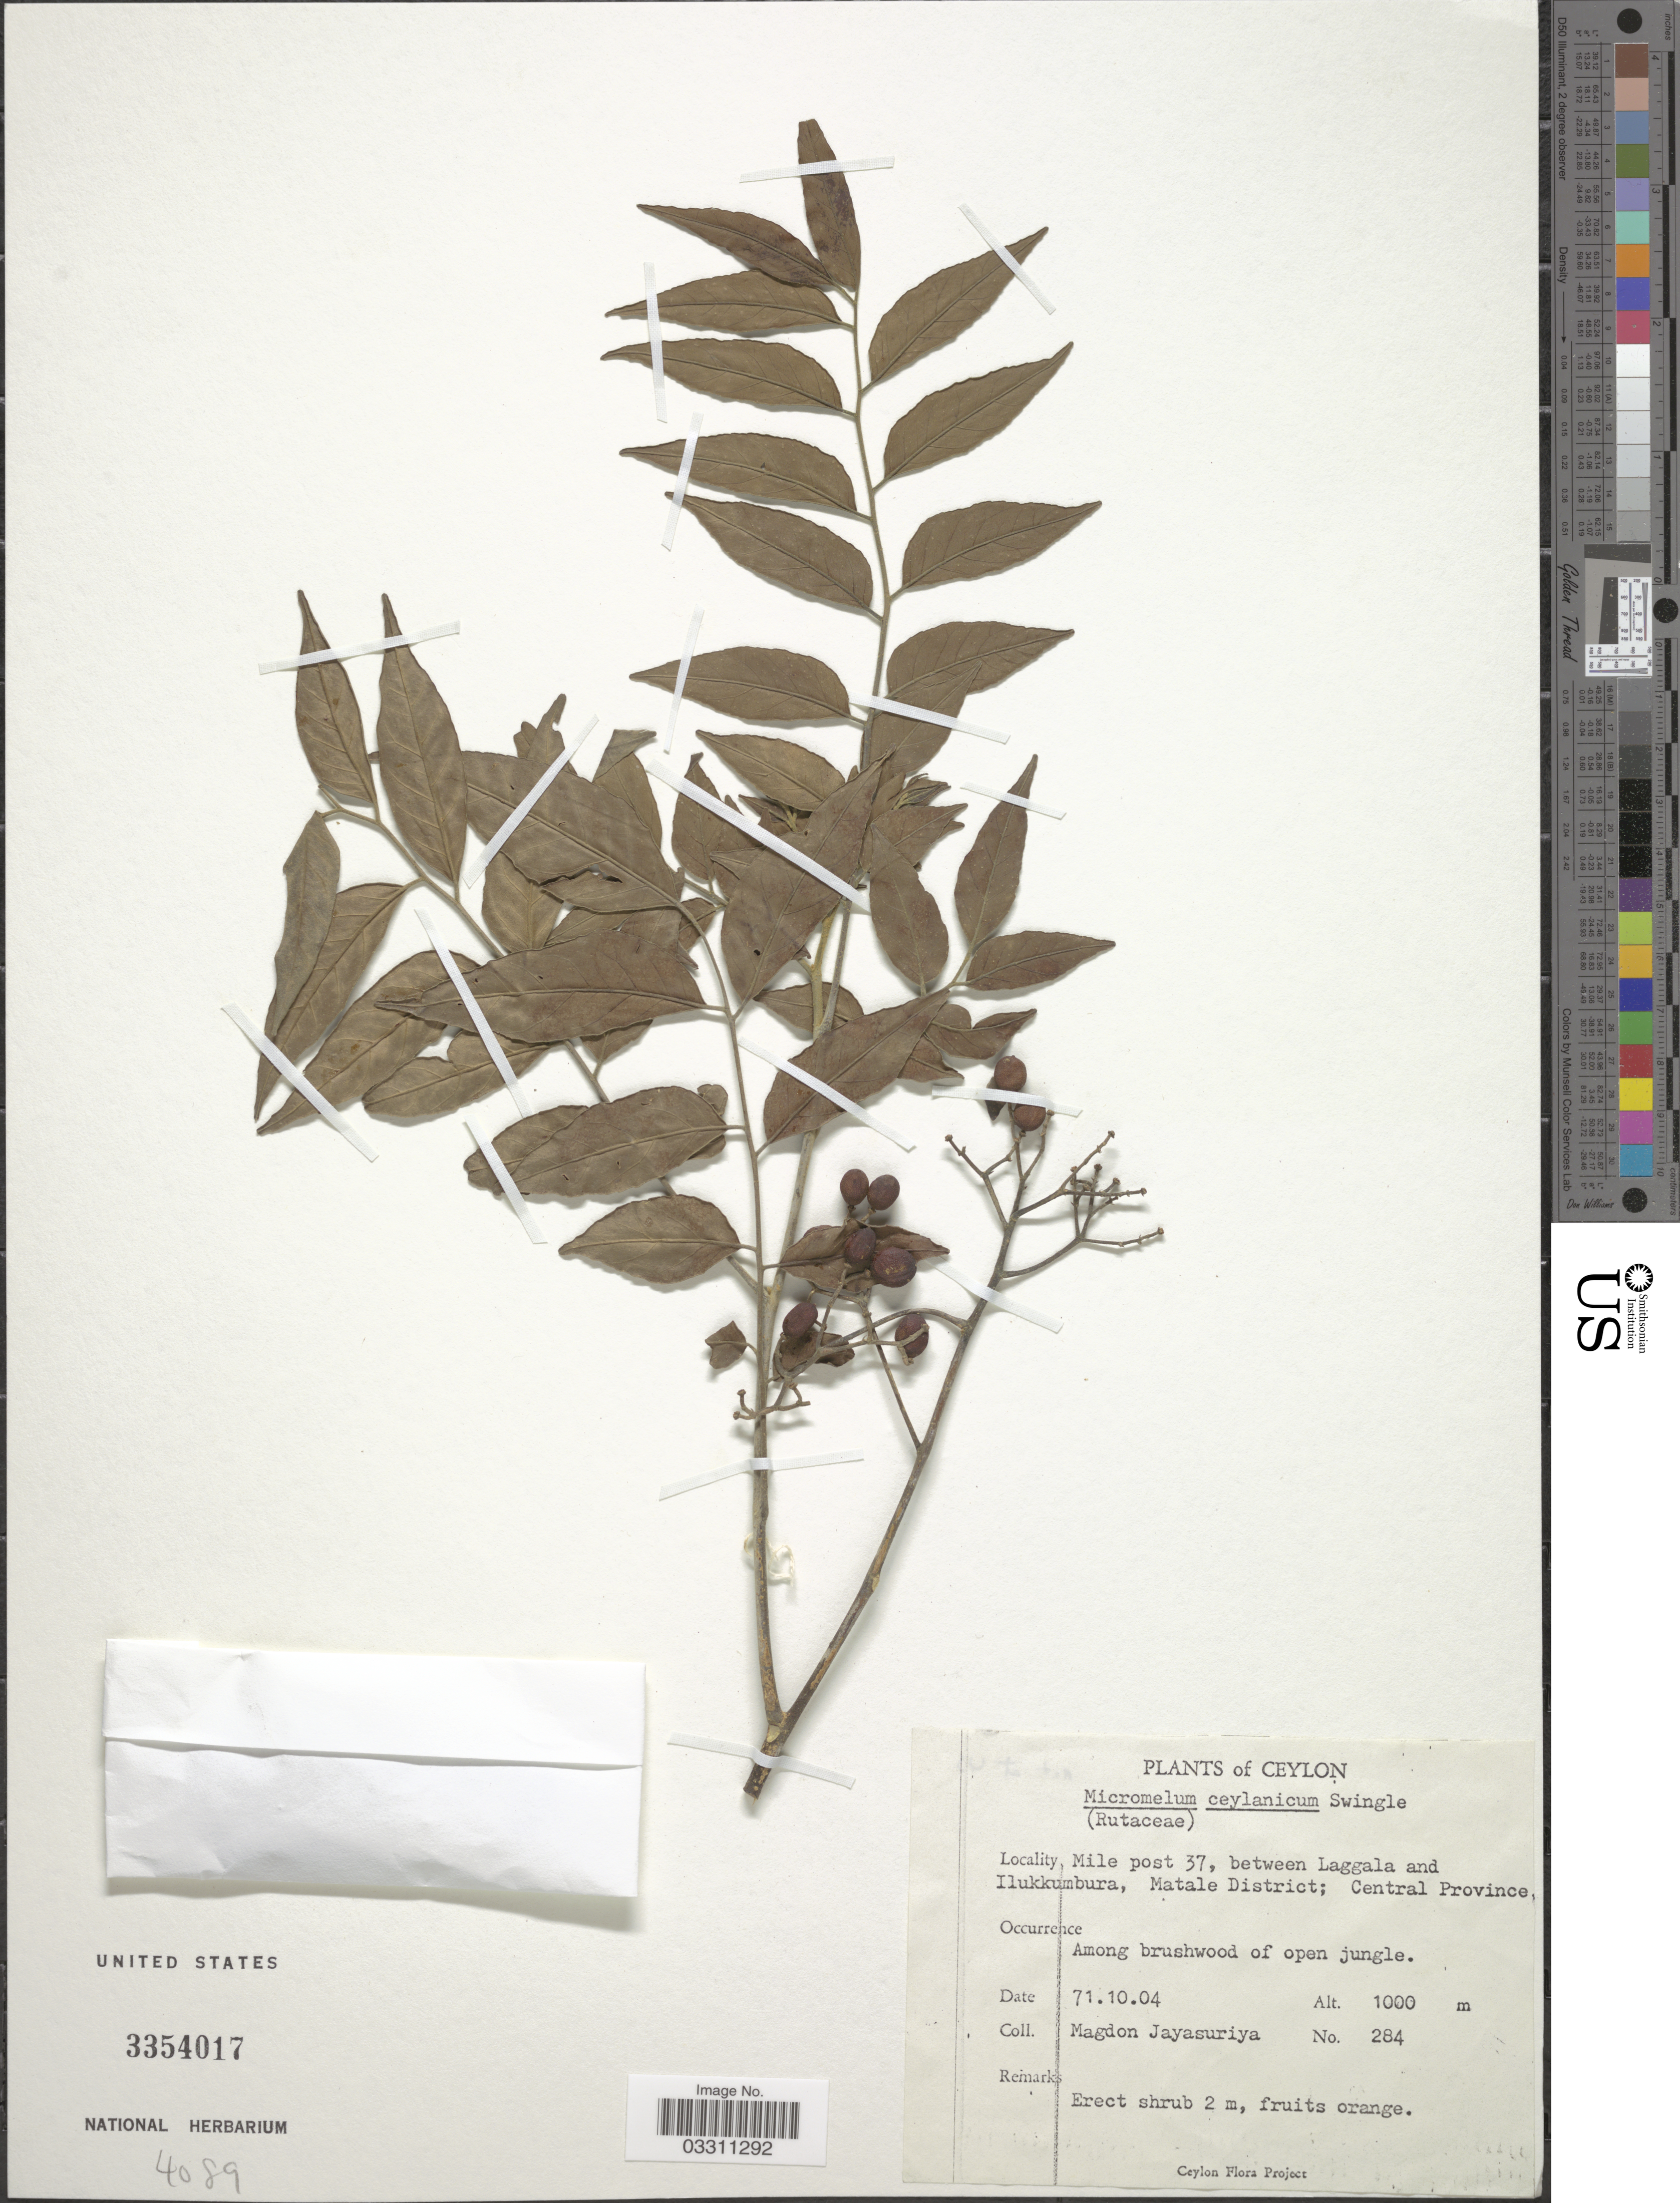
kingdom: Plantae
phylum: Tracheophyta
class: Magnoliopsida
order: Sapindales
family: Rutaceae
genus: Micromelum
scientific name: Micromelum ceylanicum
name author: Wight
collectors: A. H. Jayasuriya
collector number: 284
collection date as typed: Transcribed d/m/y: 4/10/71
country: Sri Lanka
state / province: Central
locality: Ceylon. Mile post 37, between Laggala and Ilukkumbura, Matale District.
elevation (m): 1000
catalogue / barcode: US 3354017